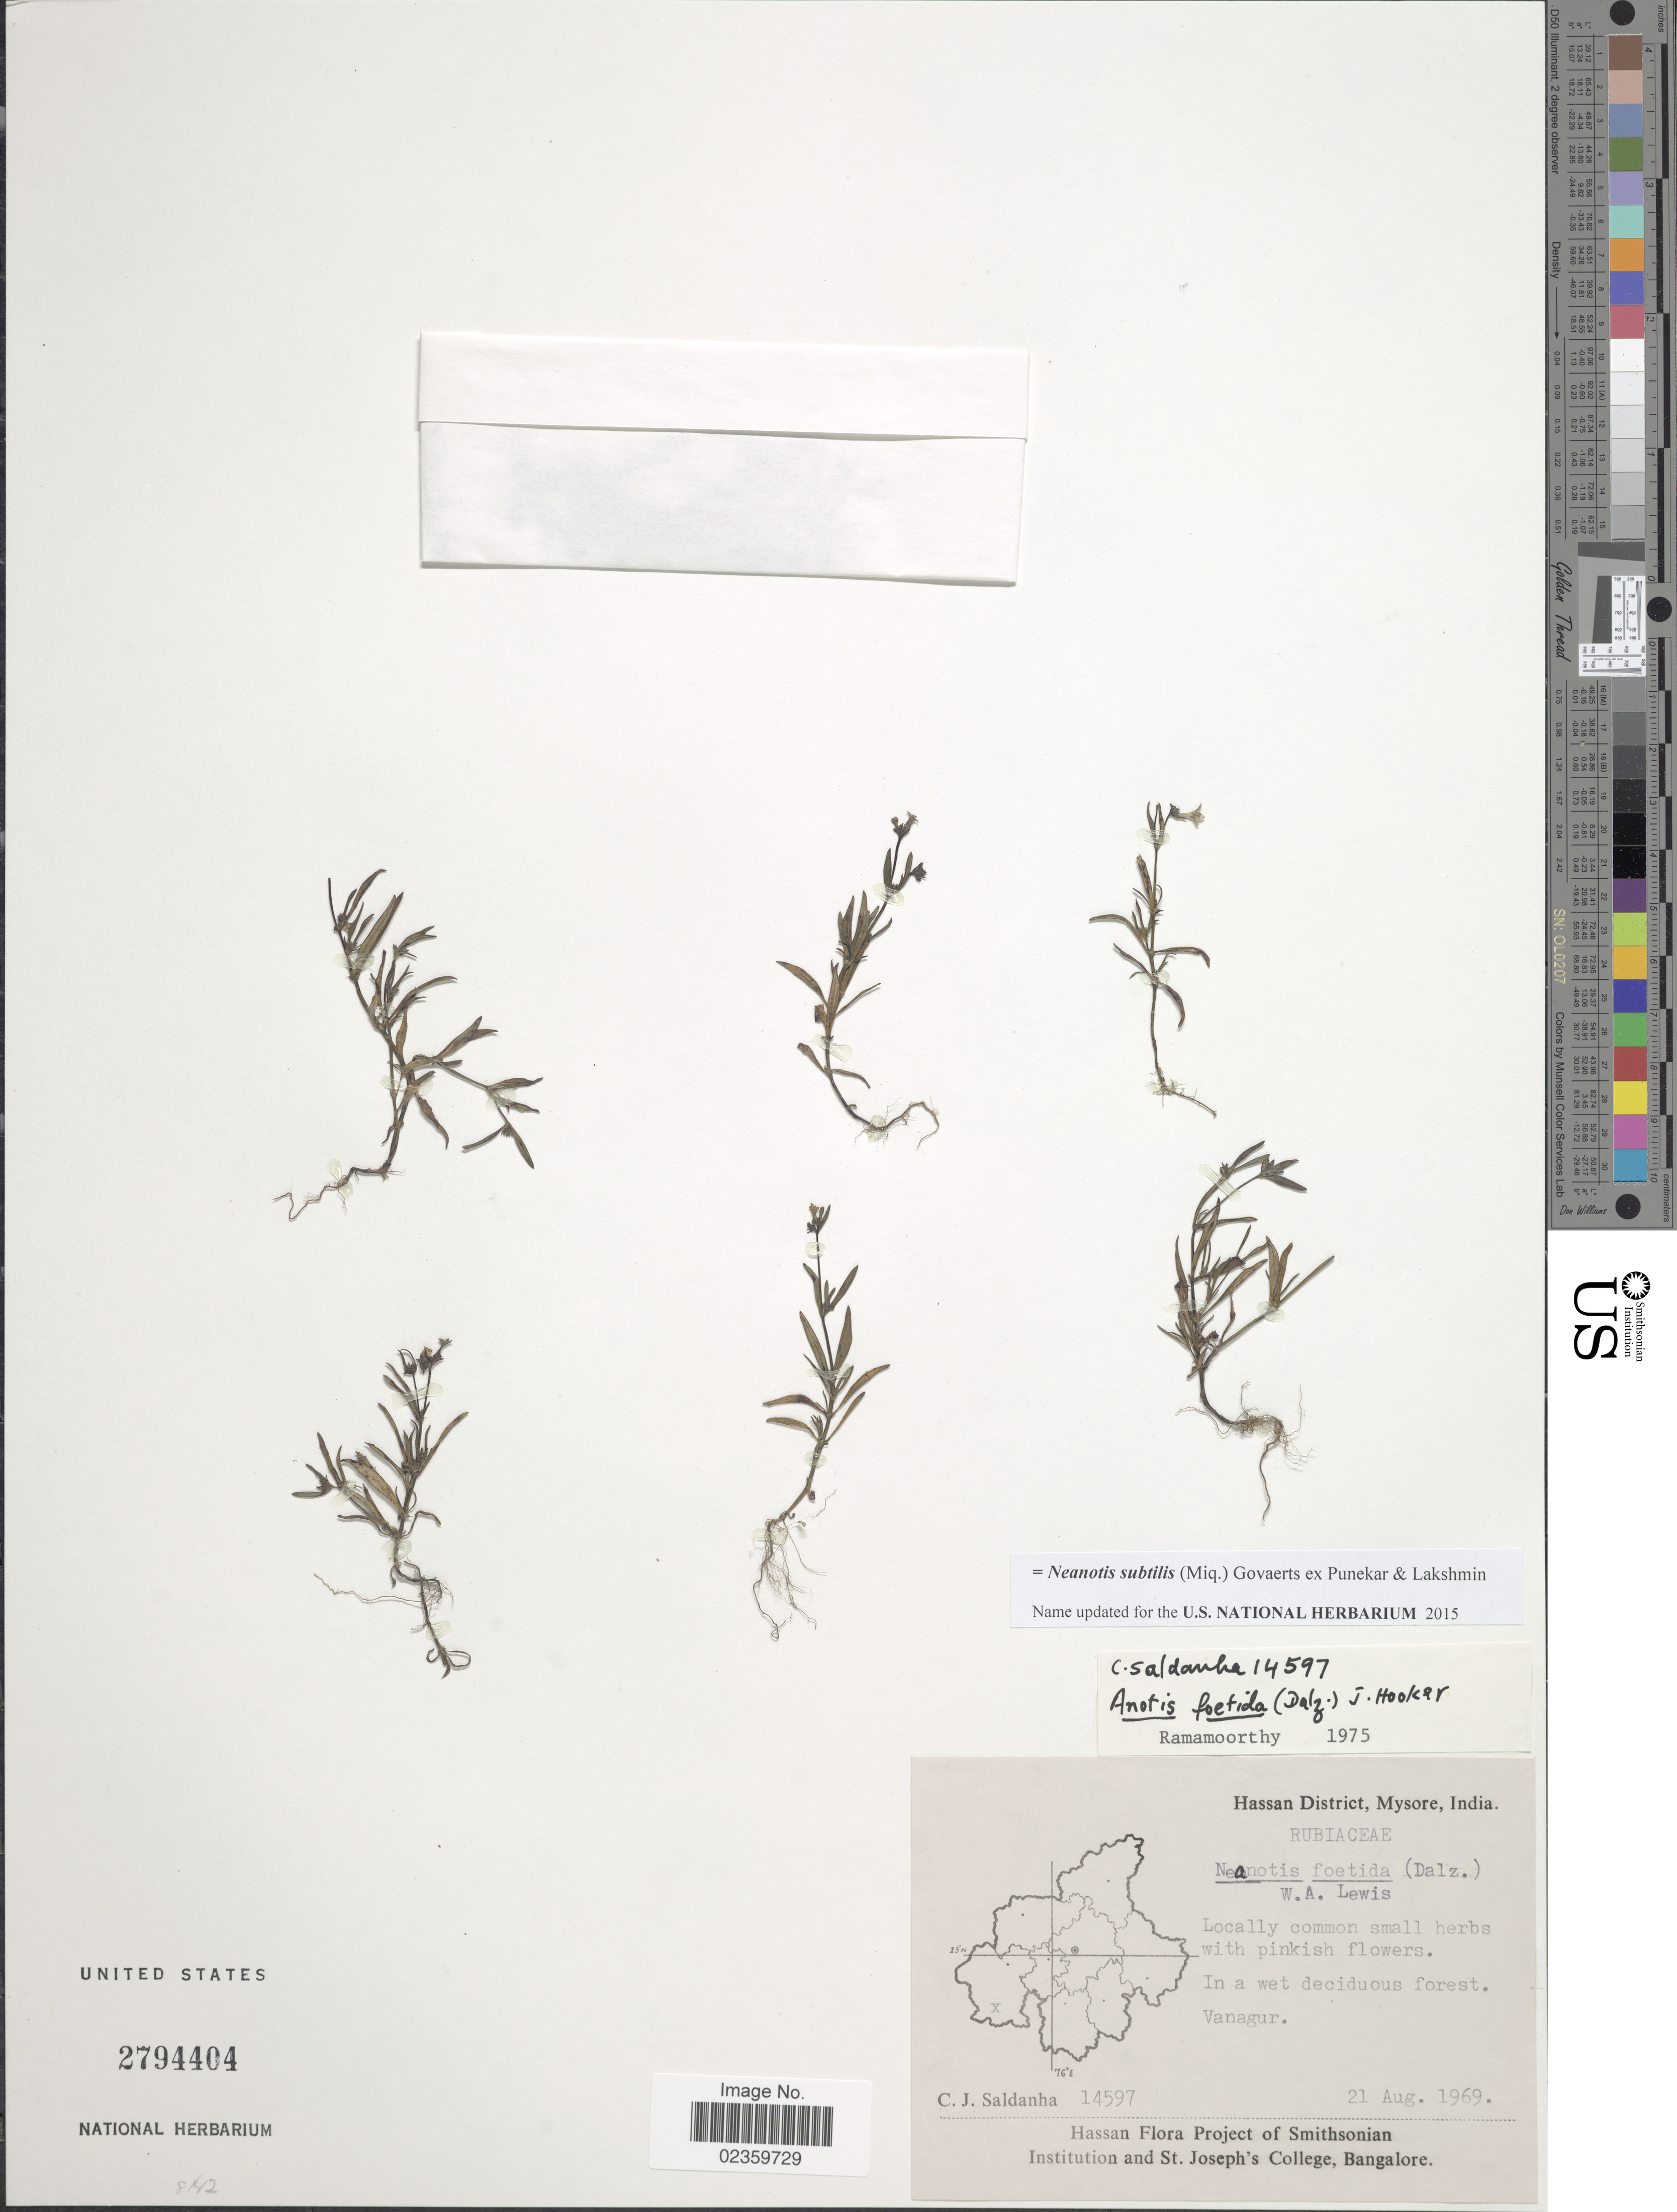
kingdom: Plantae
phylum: Tracheophyta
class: Magnoliopsida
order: Gentianales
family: Rubiaceae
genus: Neanotis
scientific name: Neanotis subtilis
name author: (Miq.) Govaerts ex Punekar & Lakshmin.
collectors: C. J. Saldanha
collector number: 14597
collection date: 1969-08-21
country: India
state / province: Karnataka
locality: Hassan District, Mysore, Vanagur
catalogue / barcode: US 2794404